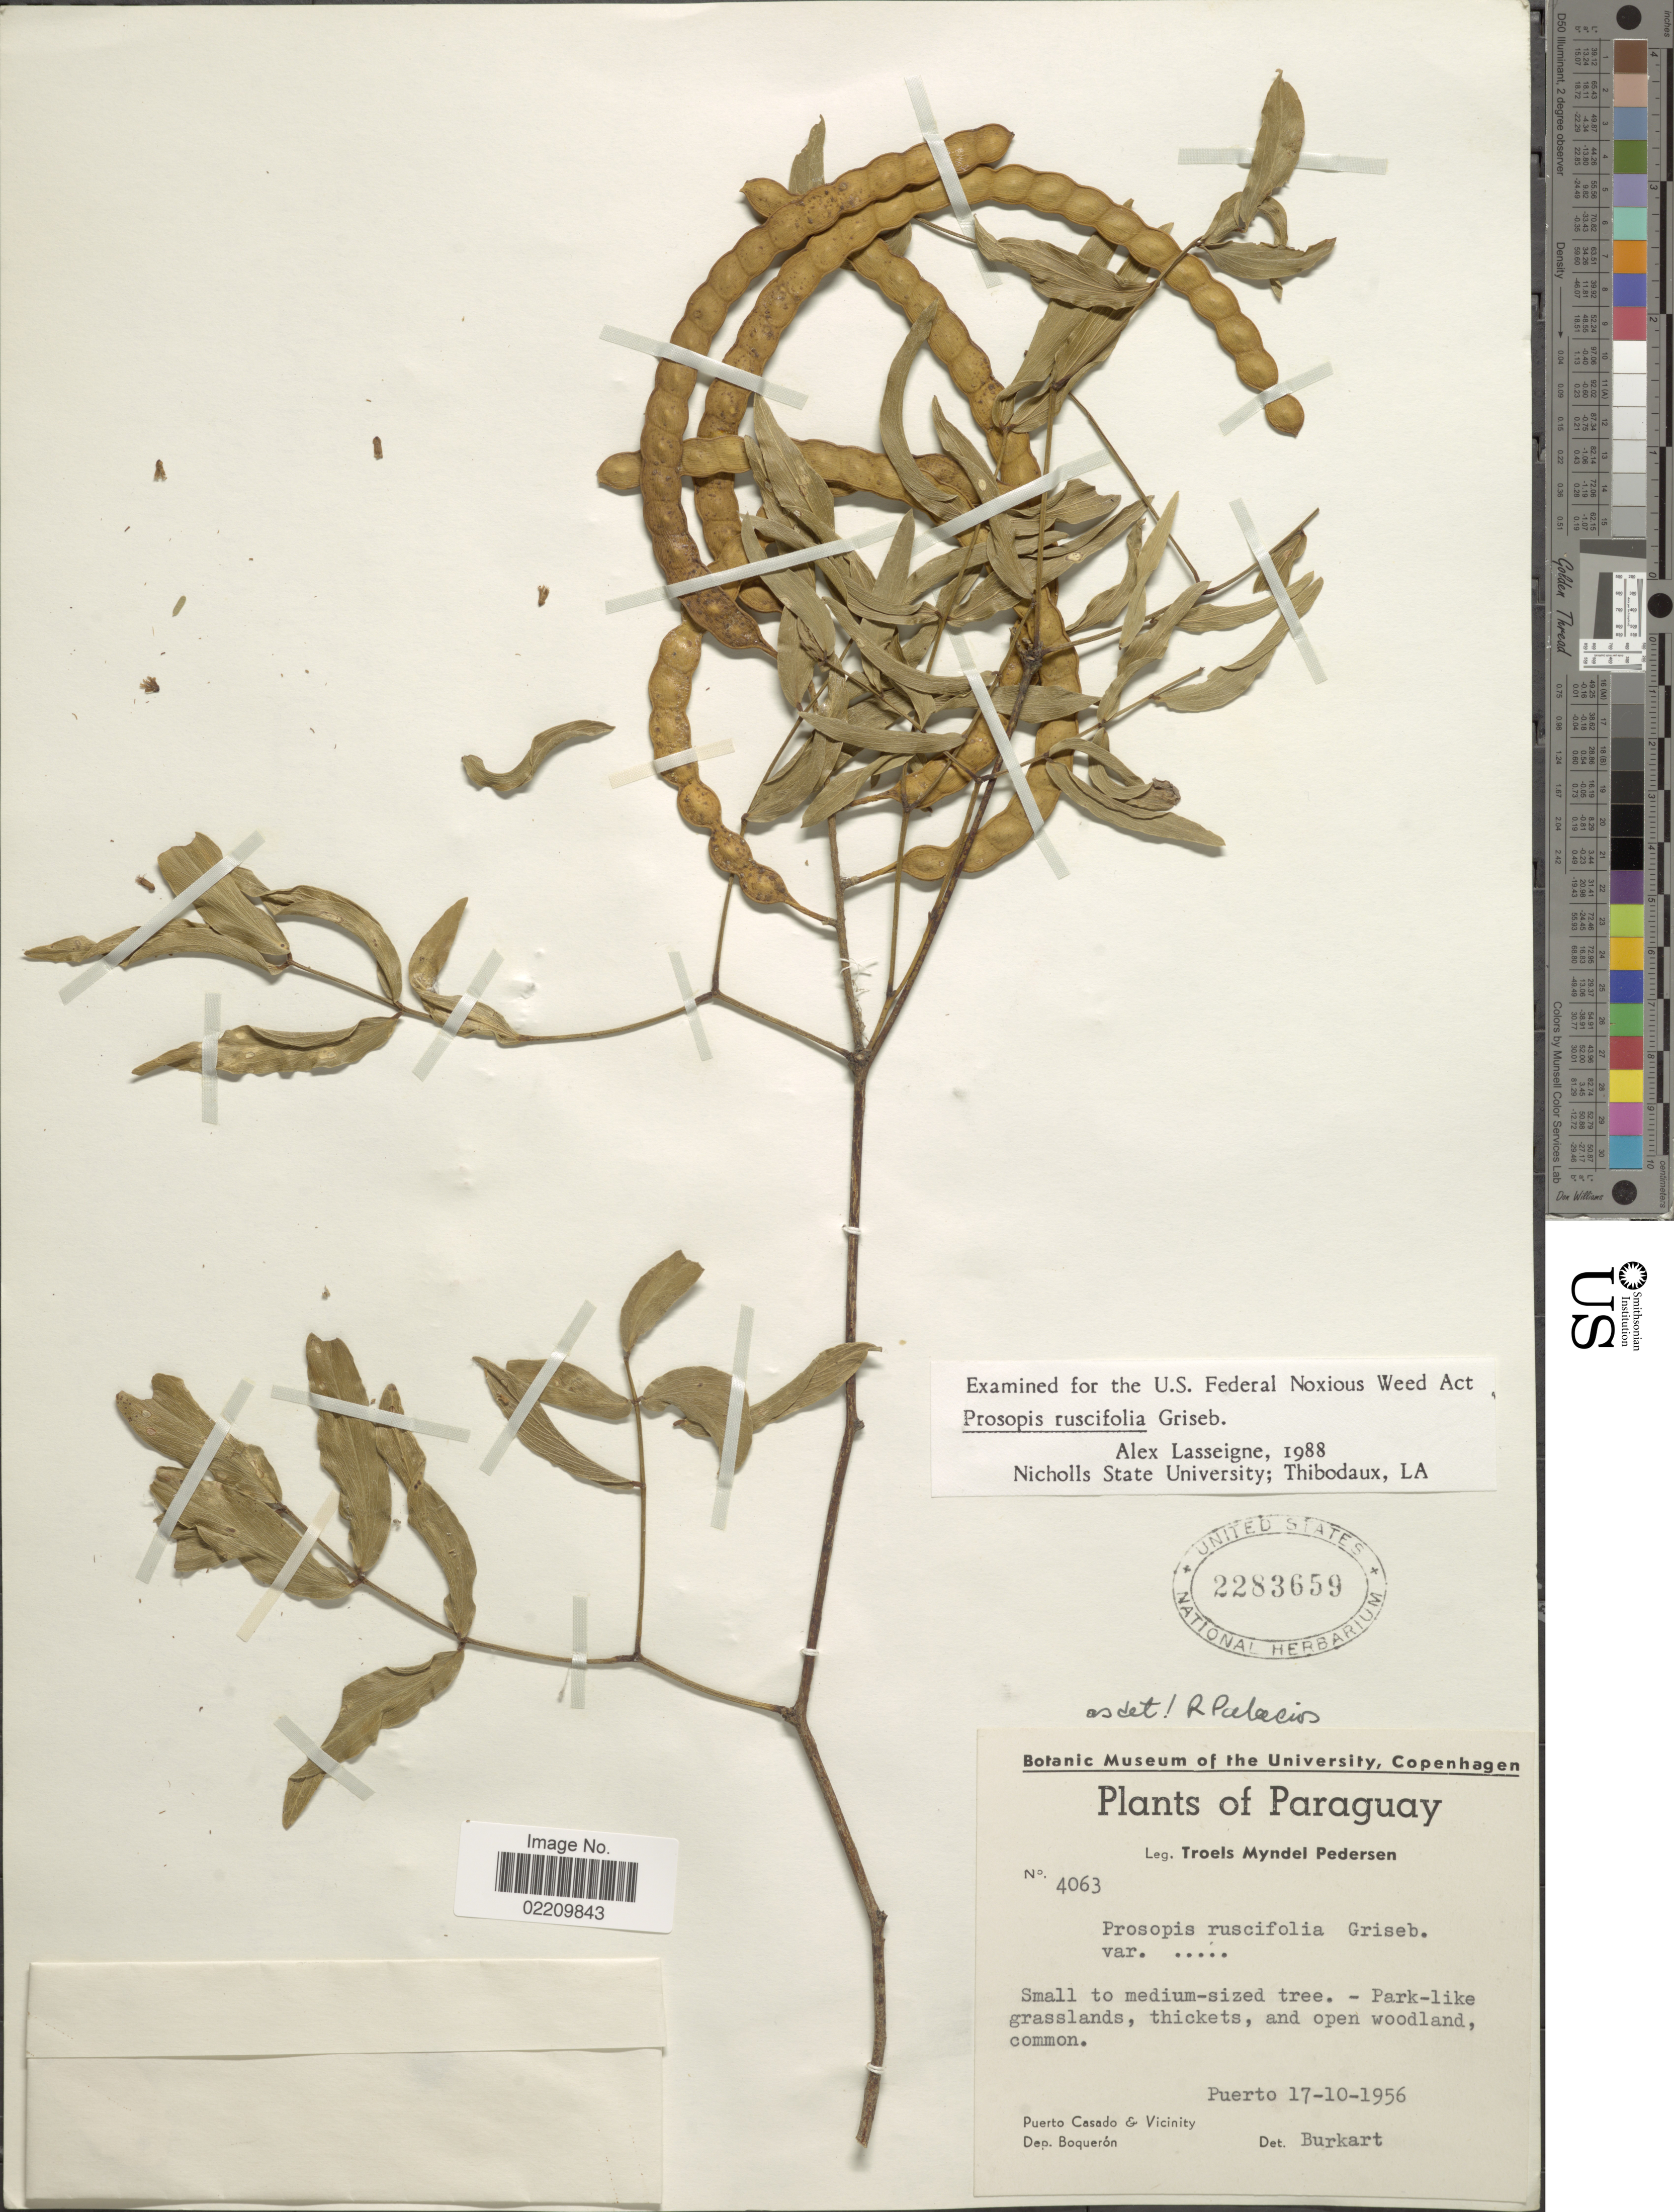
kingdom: Plantae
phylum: Tracheophyta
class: Magnoliopsida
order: Fabales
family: Fabaceae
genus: Neltuma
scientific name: Neltuma ruscifolia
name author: (Griseb.) C. E. Hughes & G.P. Lewis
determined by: Strong, Mark T., (BOT), Smithsonian Institution - National Museum of Natural History (UNITED STATES)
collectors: T. Pederson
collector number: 4063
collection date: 1956-10-17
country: Paraguay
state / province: Boqueron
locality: Puerto. Puerto Casado & Vicinity. Dep. Boquerón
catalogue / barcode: US 2283659